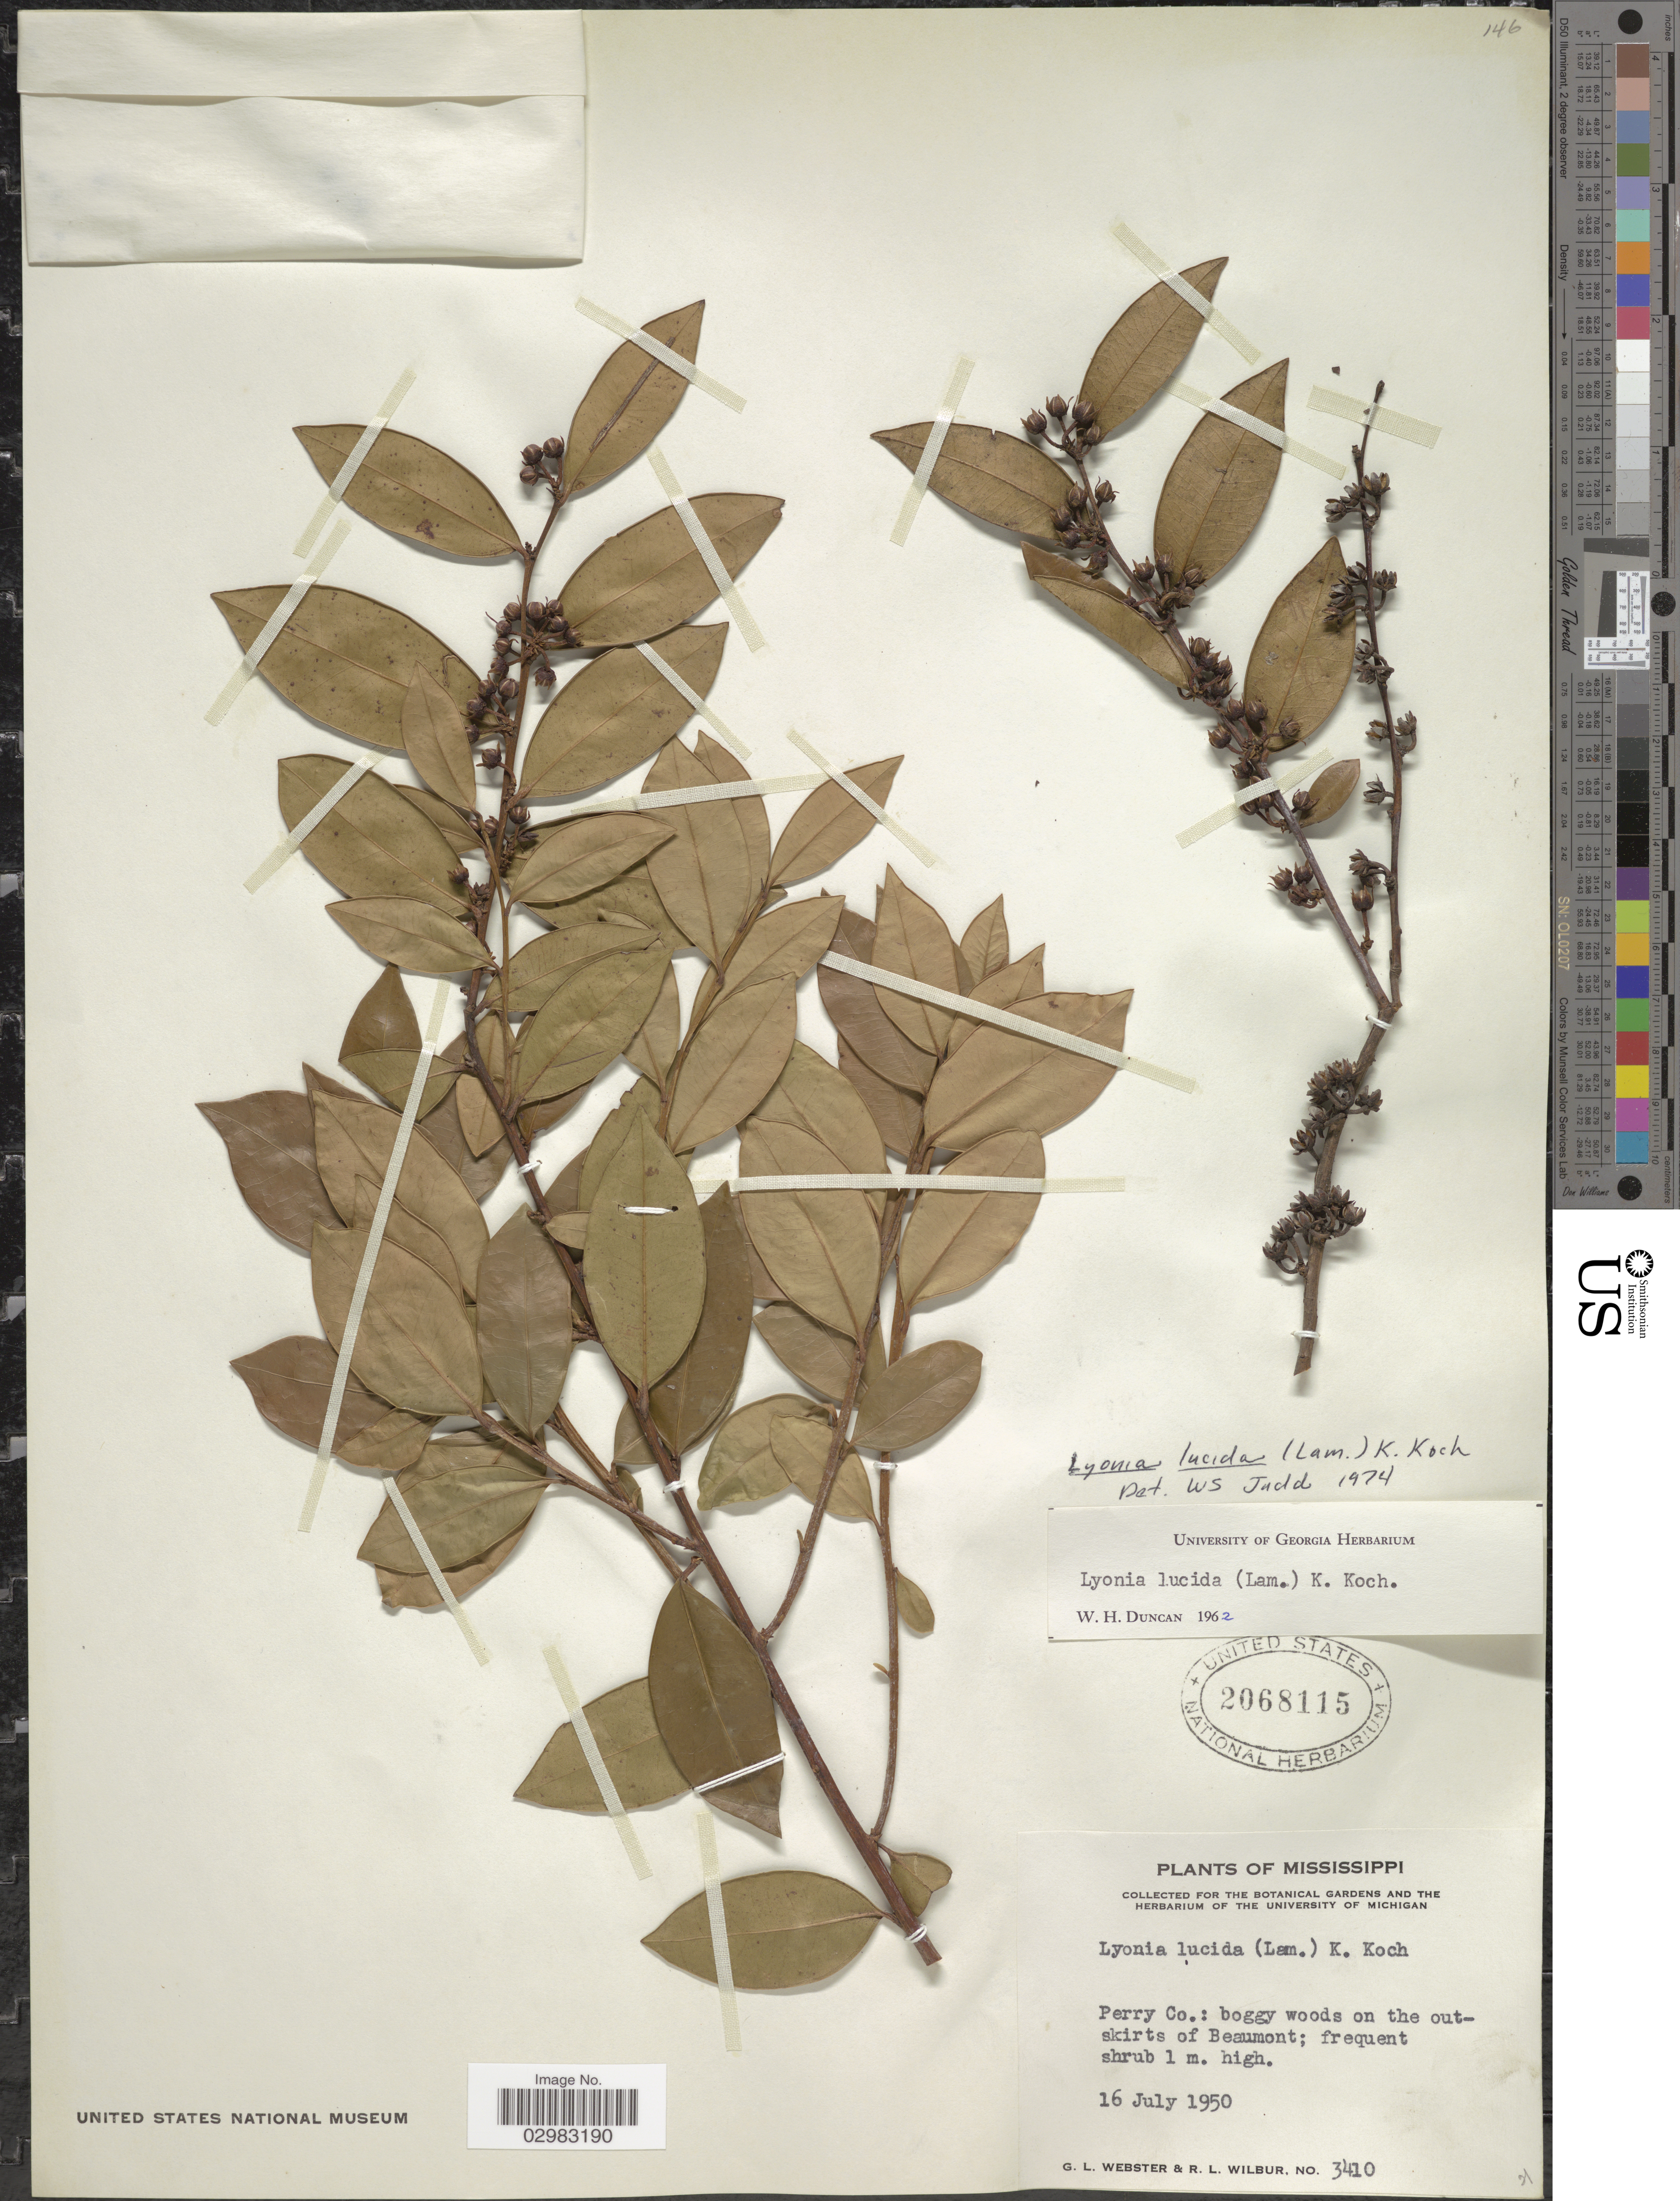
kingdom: Plantae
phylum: Tracheophyta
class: Magnoliopsida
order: Ericales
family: Ericaceae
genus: Lyonia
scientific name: Lyonia lucida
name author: K. Koch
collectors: G. L. Webster & R. L. Wilbur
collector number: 3410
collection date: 1950-07-16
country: United States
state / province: Mississippi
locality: Perry Co.: outskirts of Beaumont.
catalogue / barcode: US 2068115